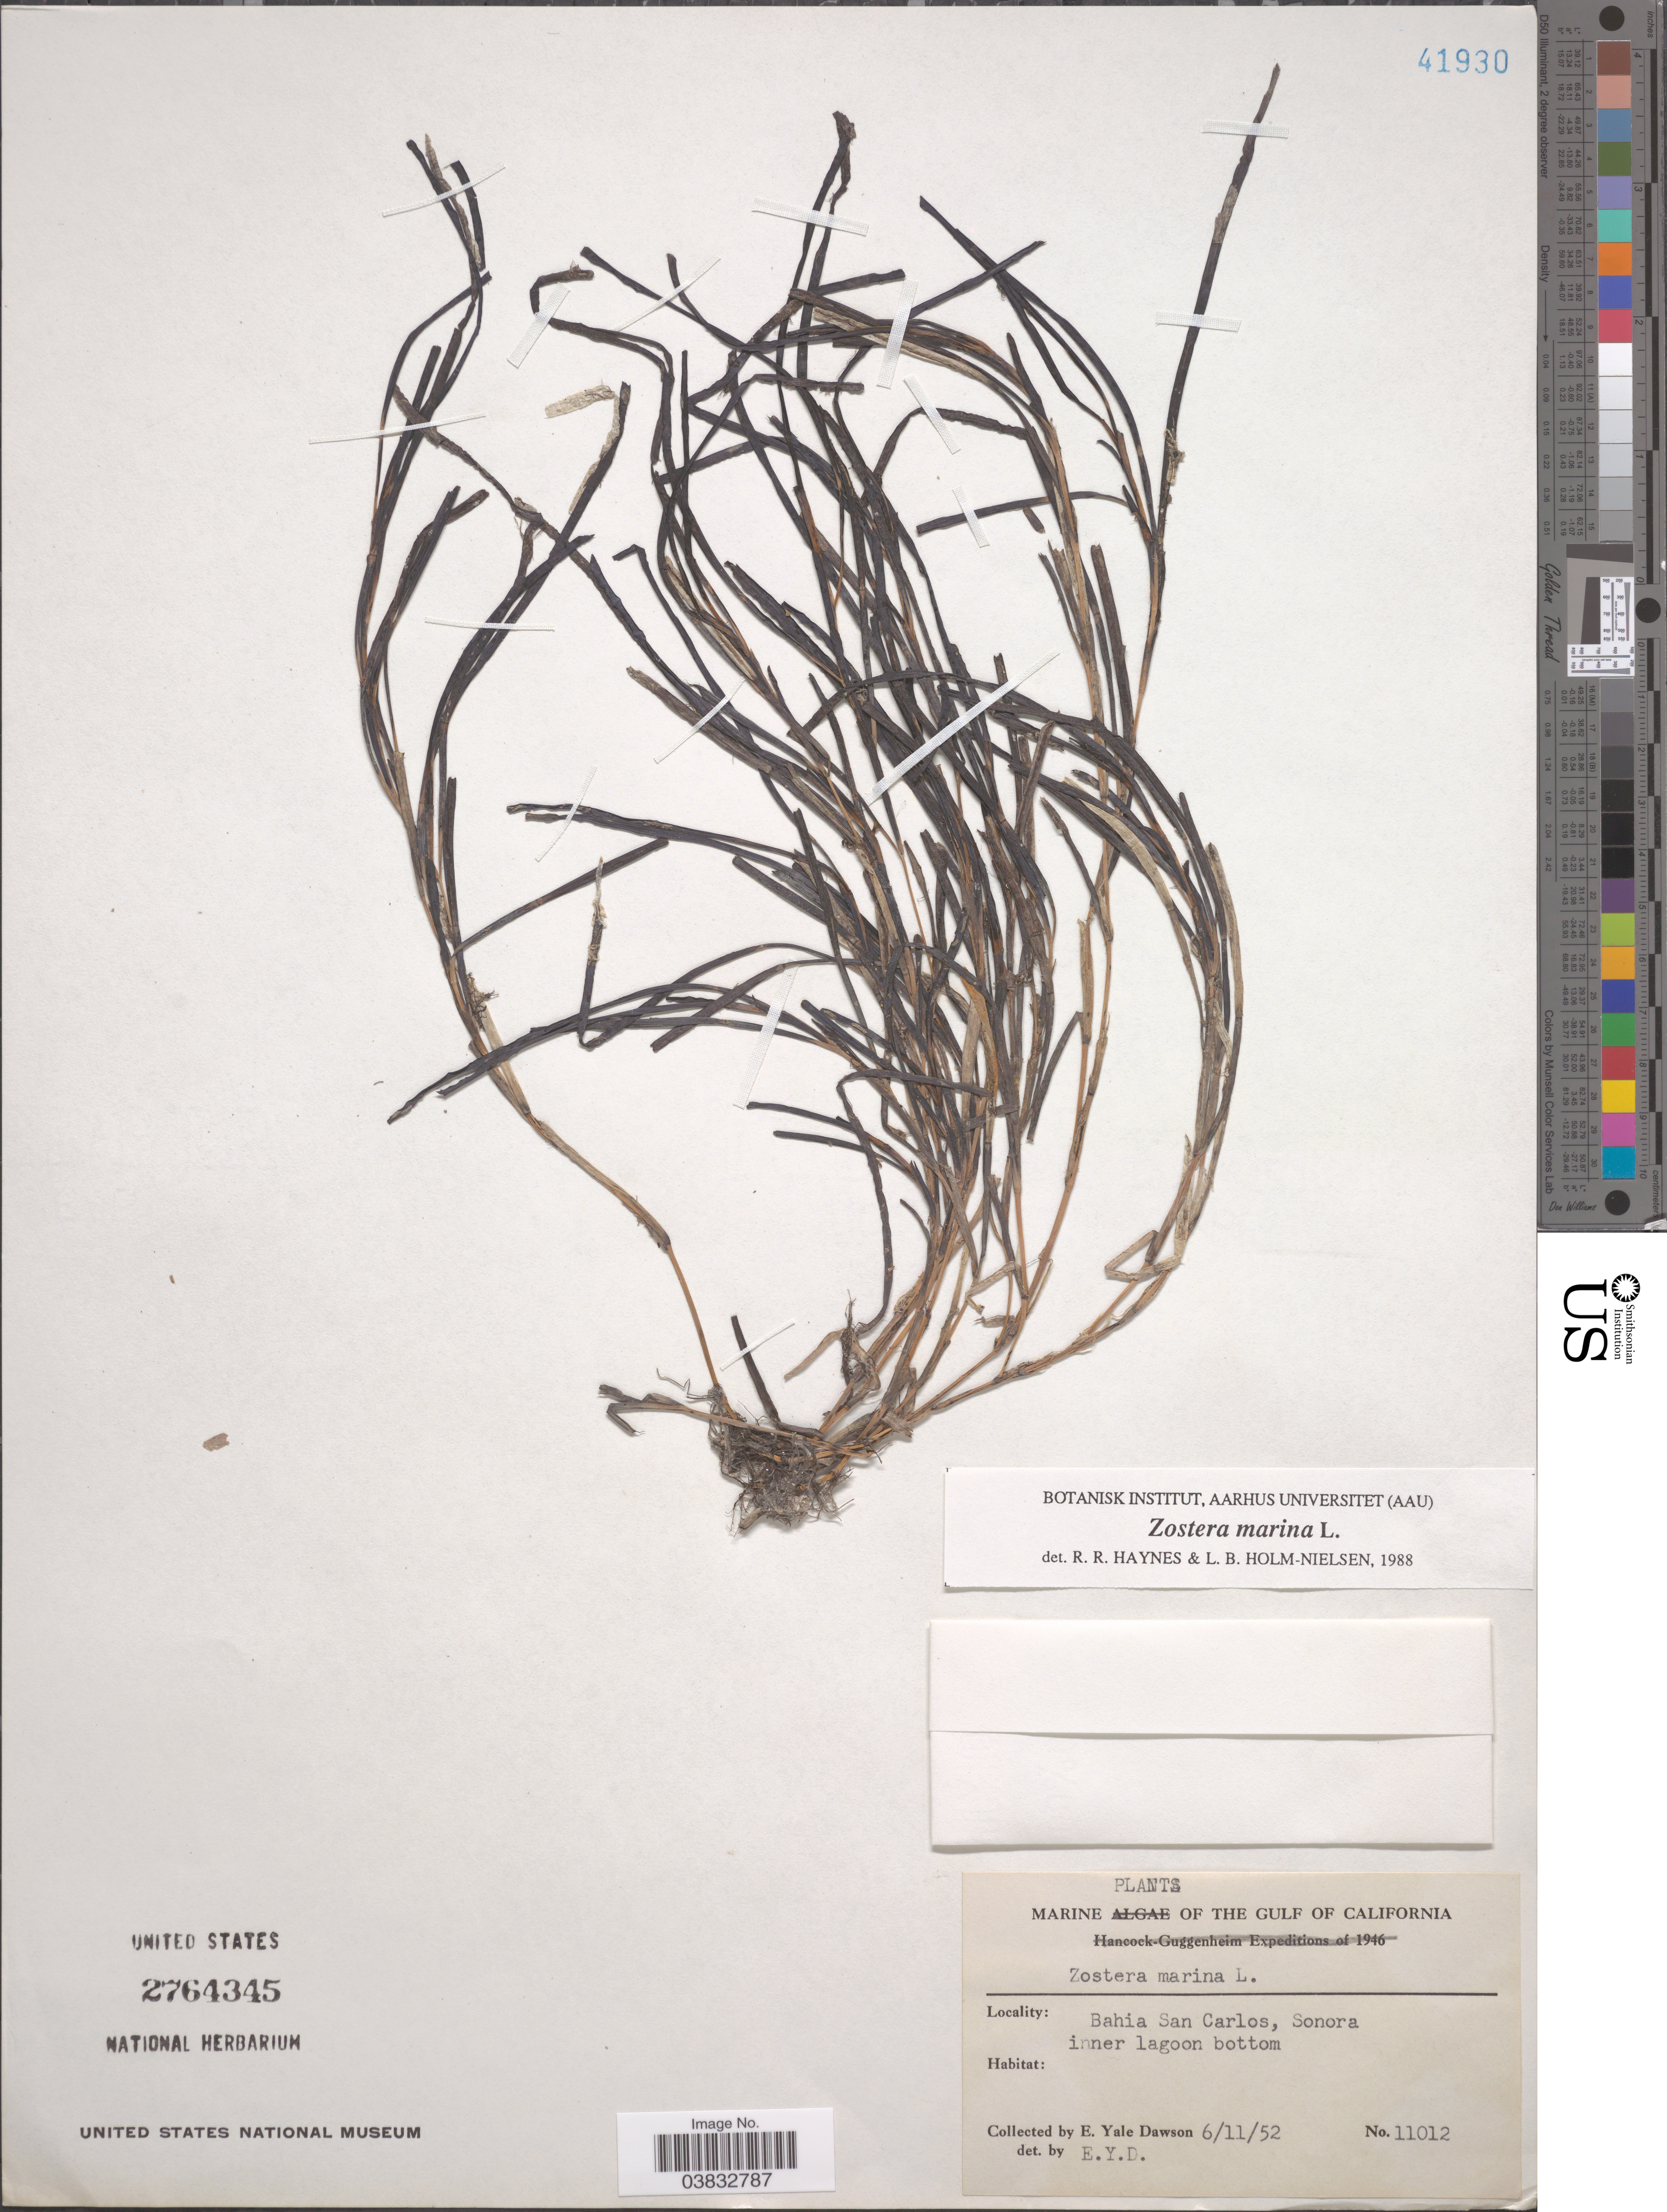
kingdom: Plantae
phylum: Tracheophyta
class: Liliopsida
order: Alismatales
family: Zosteraceae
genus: Zostera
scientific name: Zostera marina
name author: L.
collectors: N. Yensen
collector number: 11012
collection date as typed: Transcribed d/m/y: 11/6/52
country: Mexico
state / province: Sonora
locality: The Gulf of California. Bahia San Carlos, Sonora inner lagoon bottom.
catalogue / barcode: US 2764345